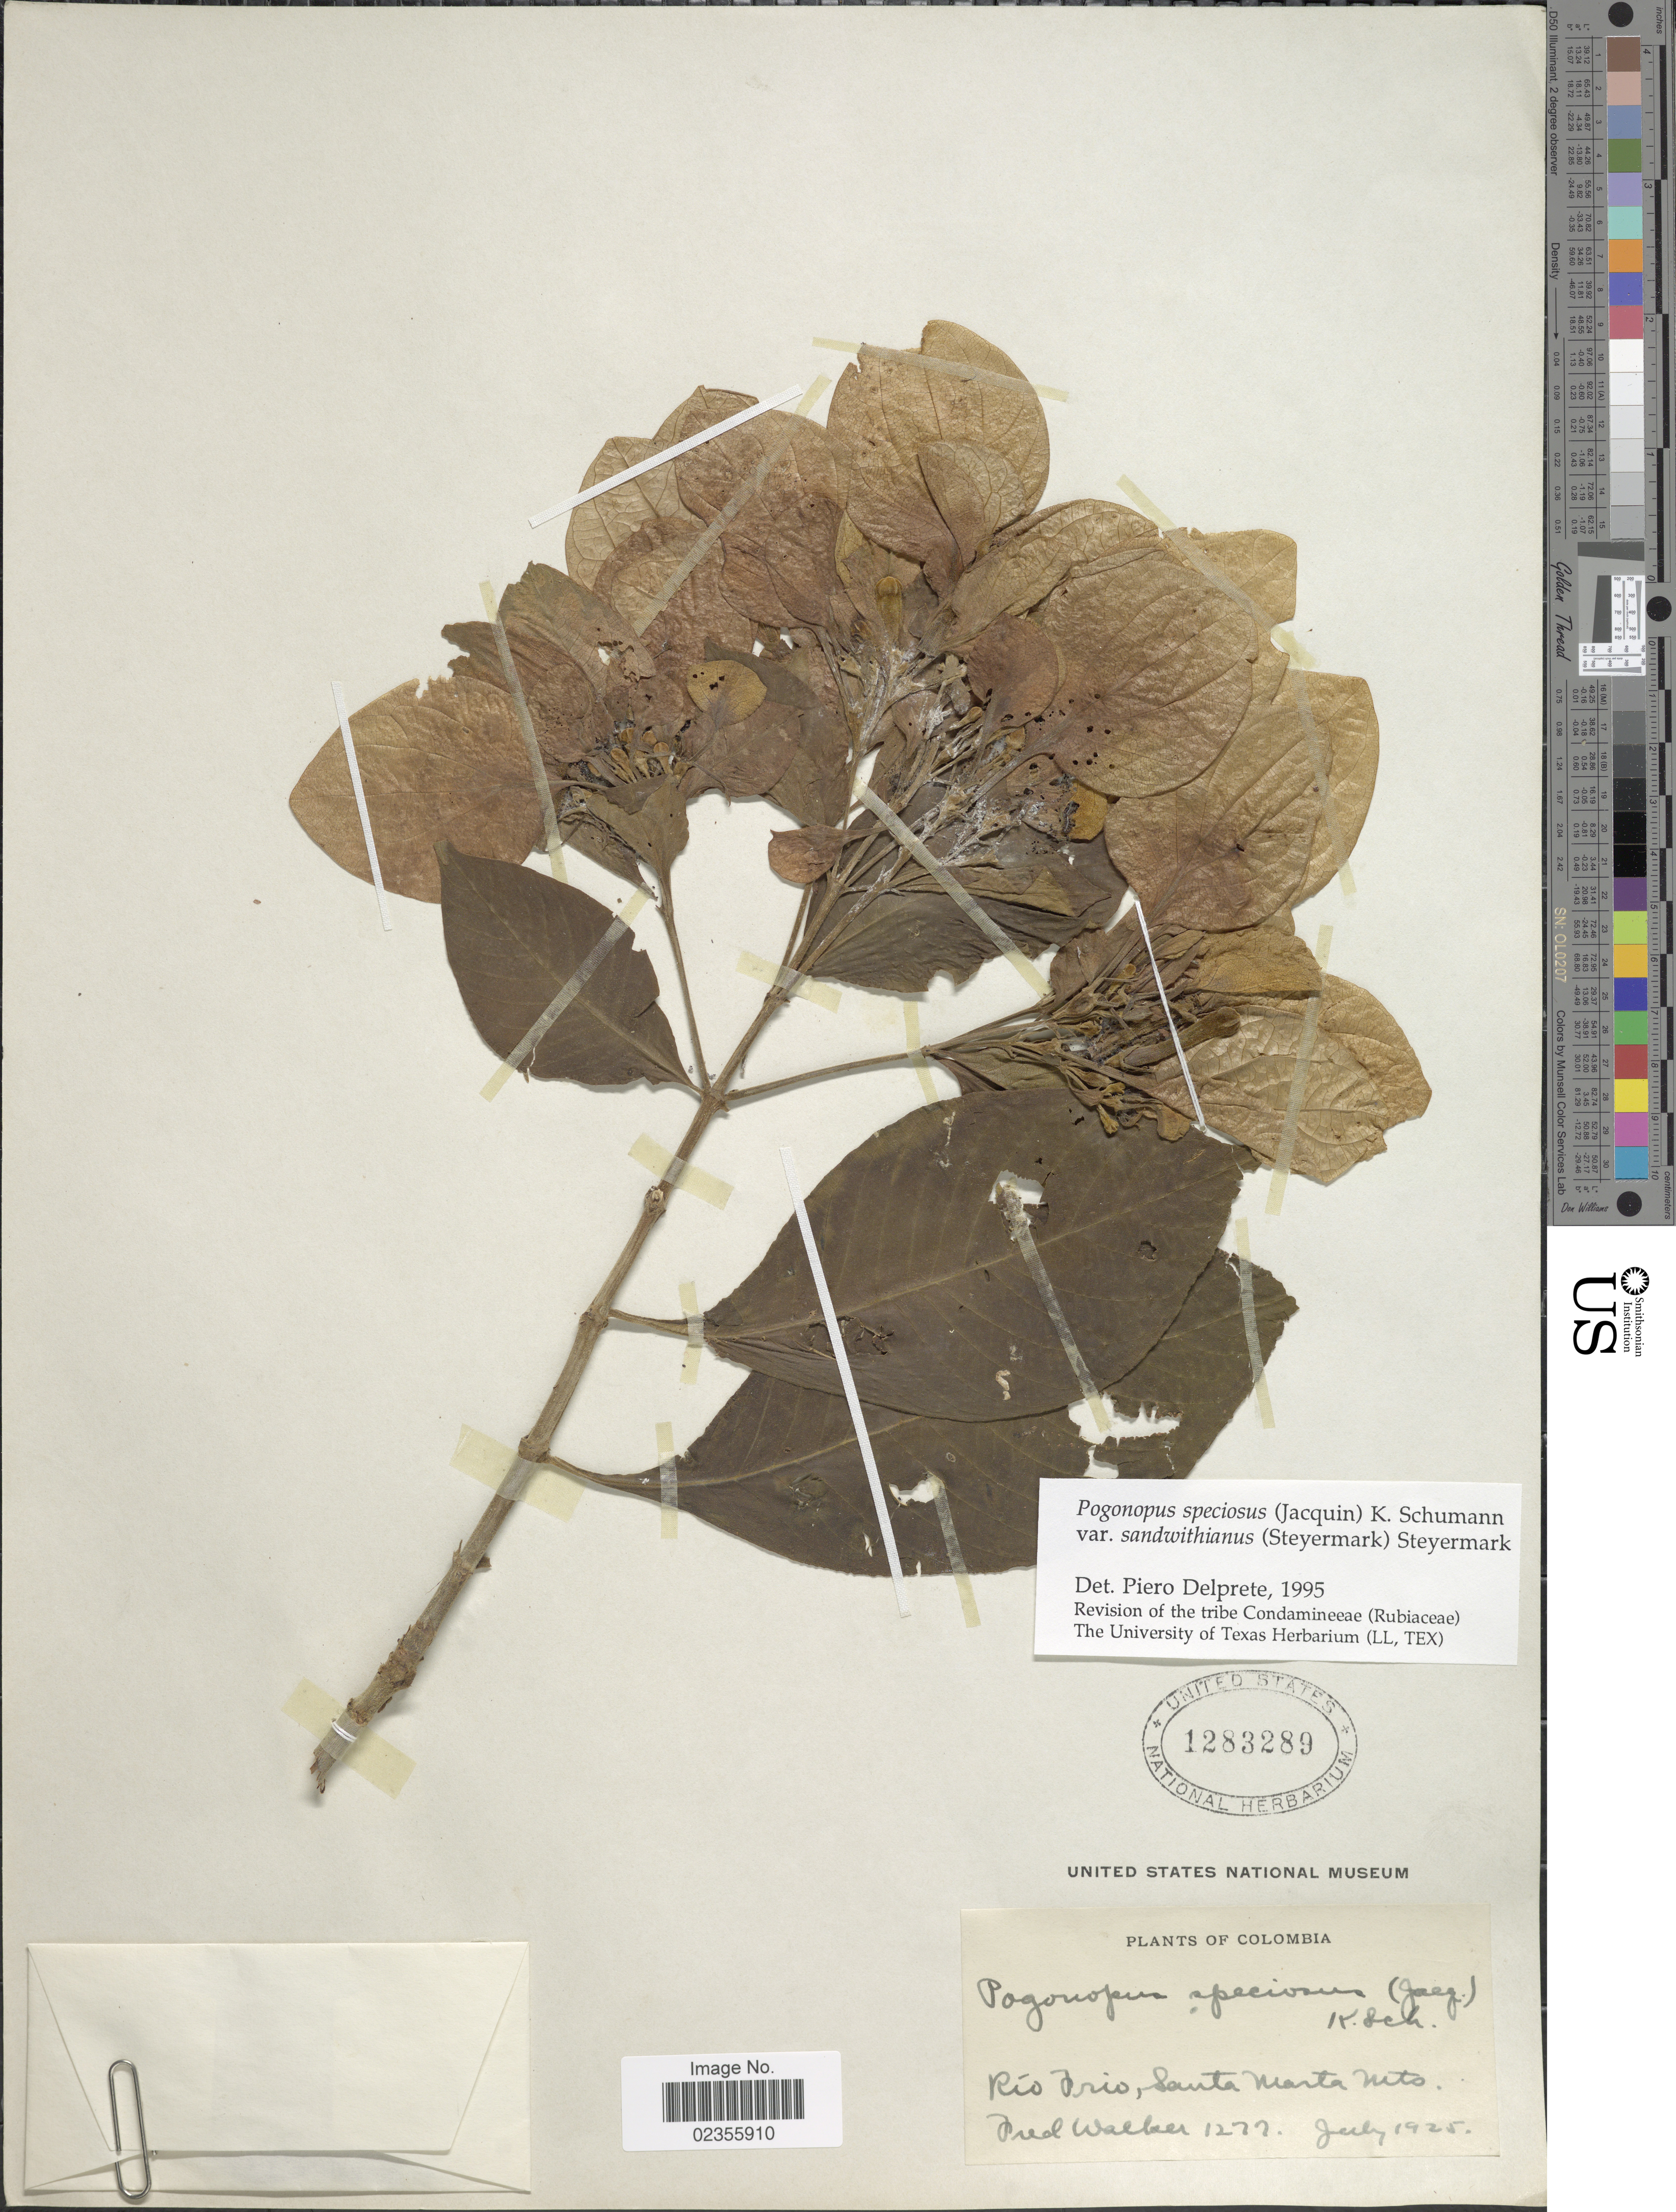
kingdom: Plantae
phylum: Tracheophyta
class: Magnoliopsida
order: Gentianales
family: Rubiaceae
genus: Pogonopus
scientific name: Pogonopus speciosus var. sandwithianus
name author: (Steyerm.) Steyerm.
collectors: F. Walker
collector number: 1277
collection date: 1925-07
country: Colombia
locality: Río Frio, Santa Marta Mts.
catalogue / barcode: US 1283289